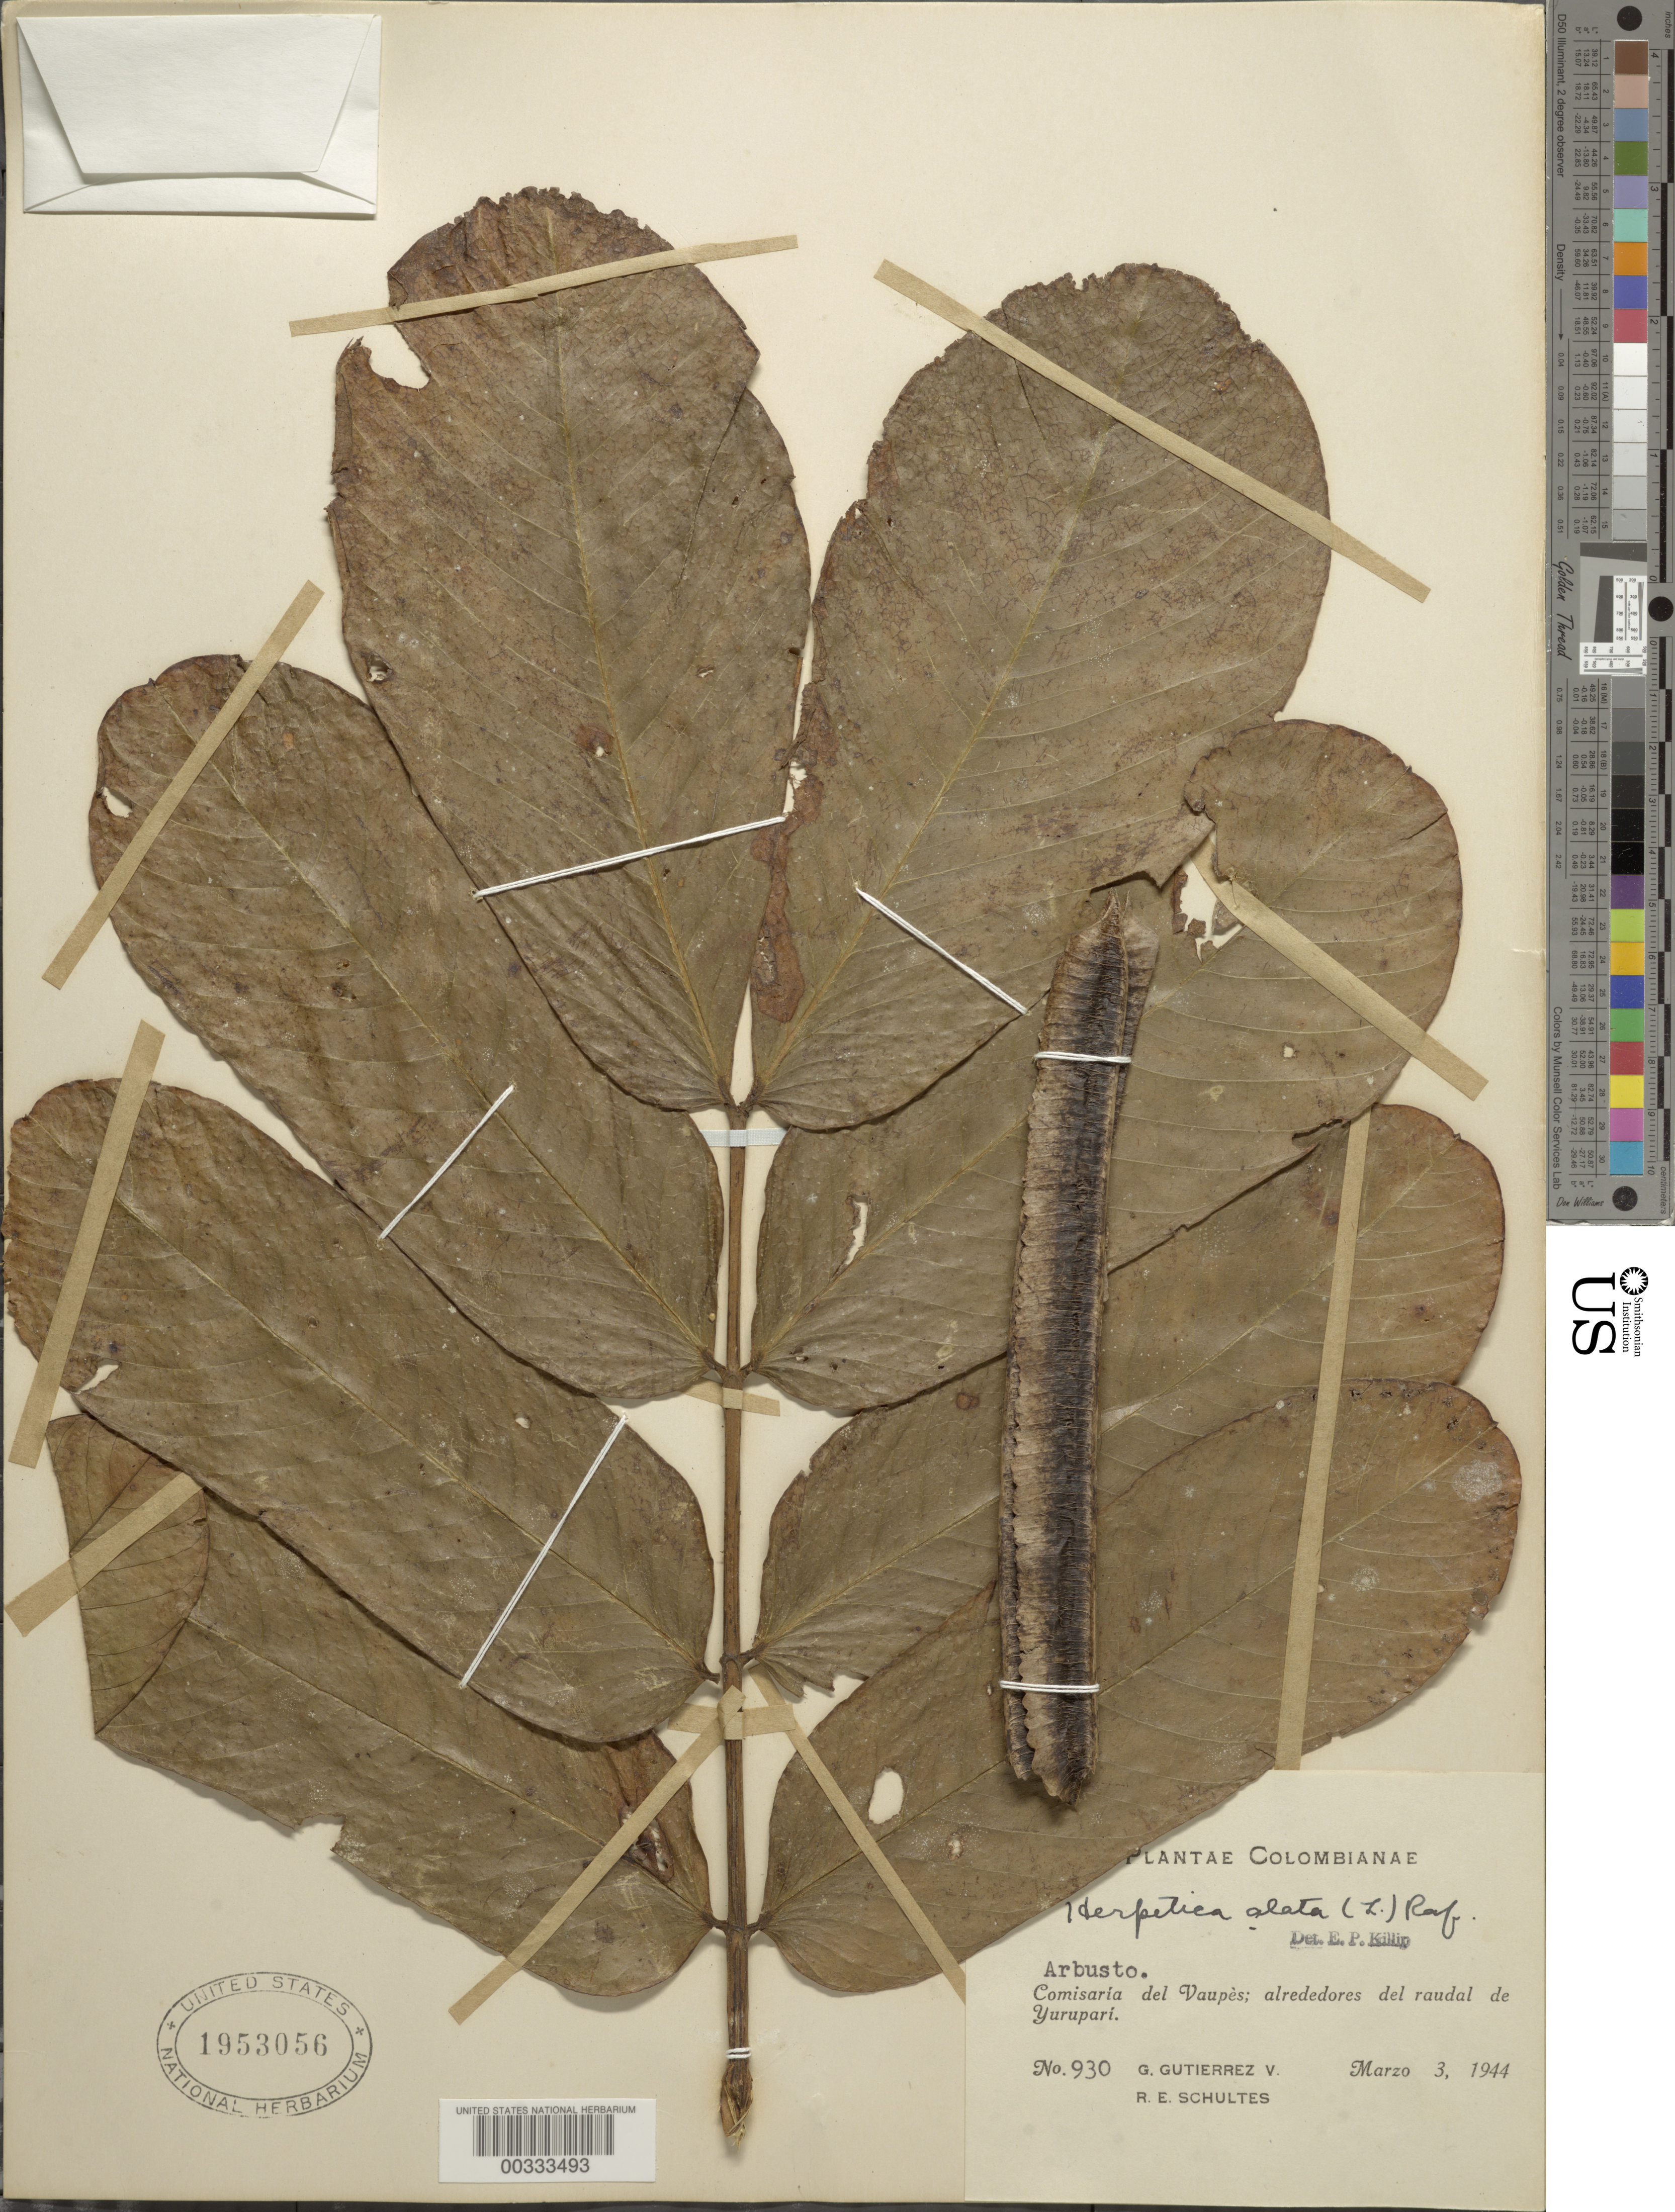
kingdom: Plantae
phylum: Tracheophyta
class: Magnoliopsida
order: Fabales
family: Fabaceae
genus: Senna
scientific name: Senna alata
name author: (L.) Roxb.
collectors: G. Gutiérrez V. & R. E. Schultes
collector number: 930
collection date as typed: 03 Mar 1944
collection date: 1944-03-03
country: Colombia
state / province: Vaupés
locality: Vicinity of Yurupari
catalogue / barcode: US 1953056